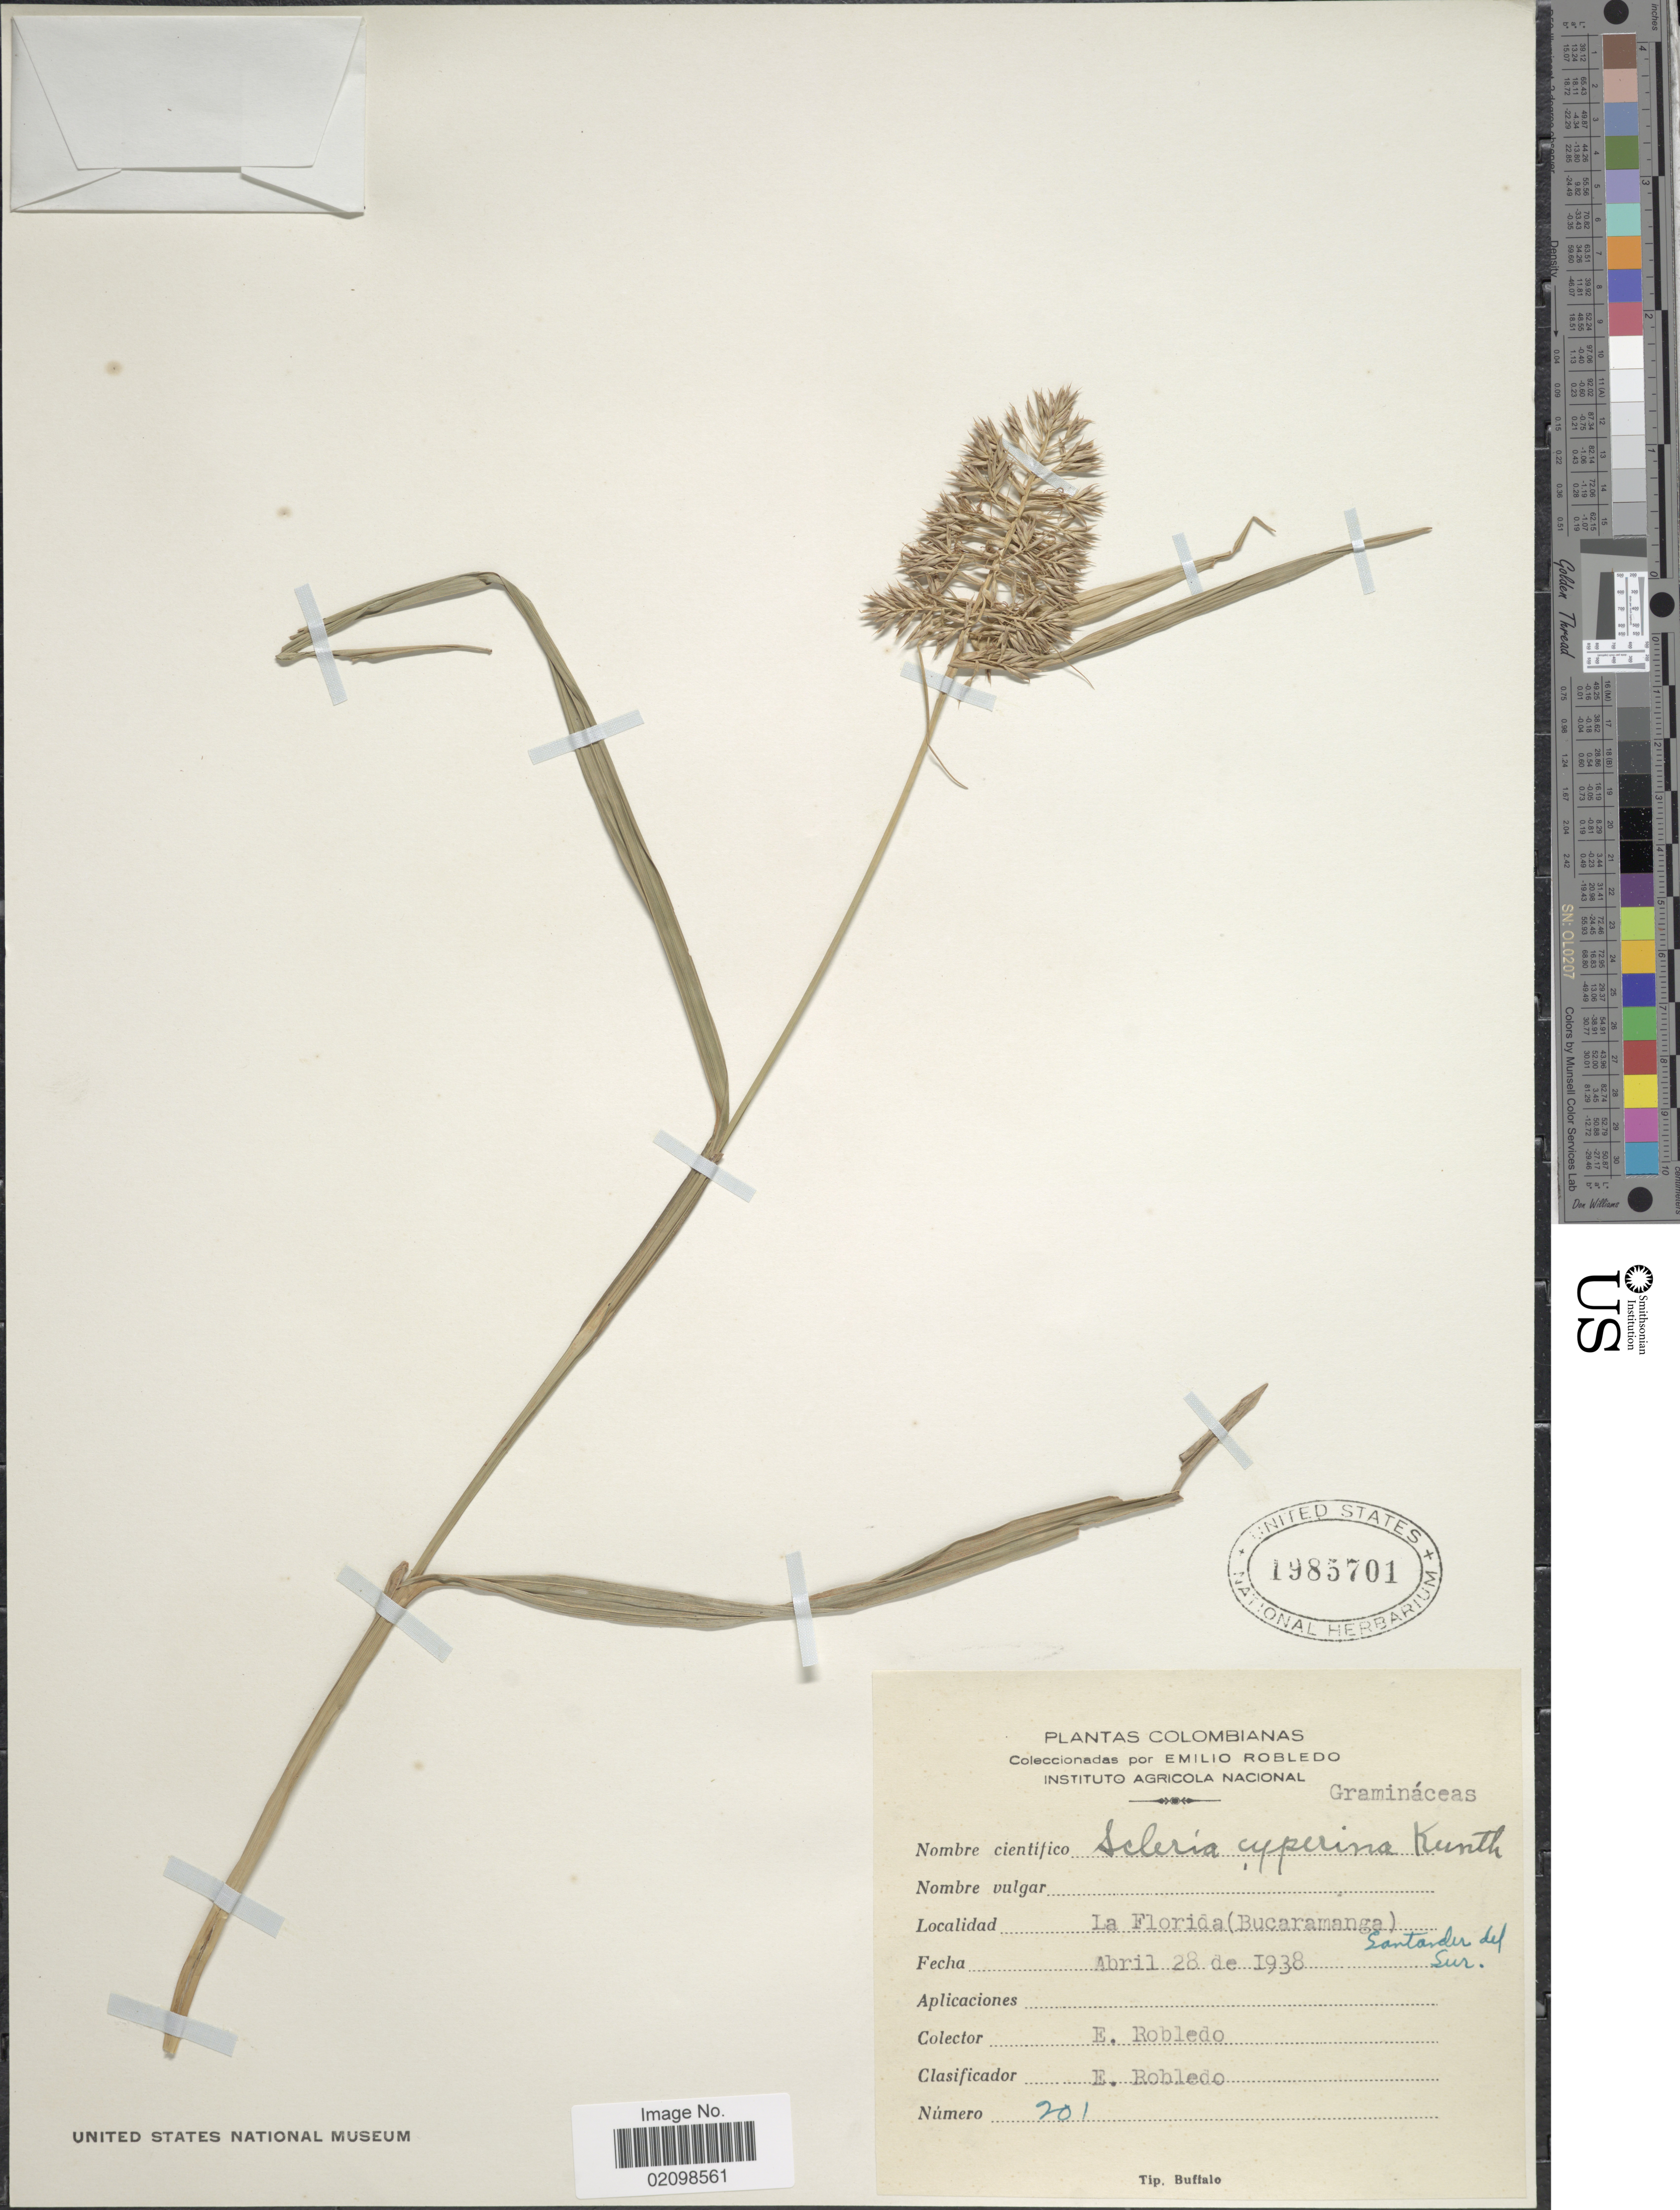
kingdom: Plantae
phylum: Tracheophyta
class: Liliopsida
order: Poales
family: Cyperaceae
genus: Scleria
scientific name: Scleria cyperina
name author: Willd. ex Kunth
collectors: E. Robledo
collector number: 201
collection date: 1938-04-28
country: Colombia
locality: La Florida (Bucaramanga).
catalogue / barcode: US 1985701